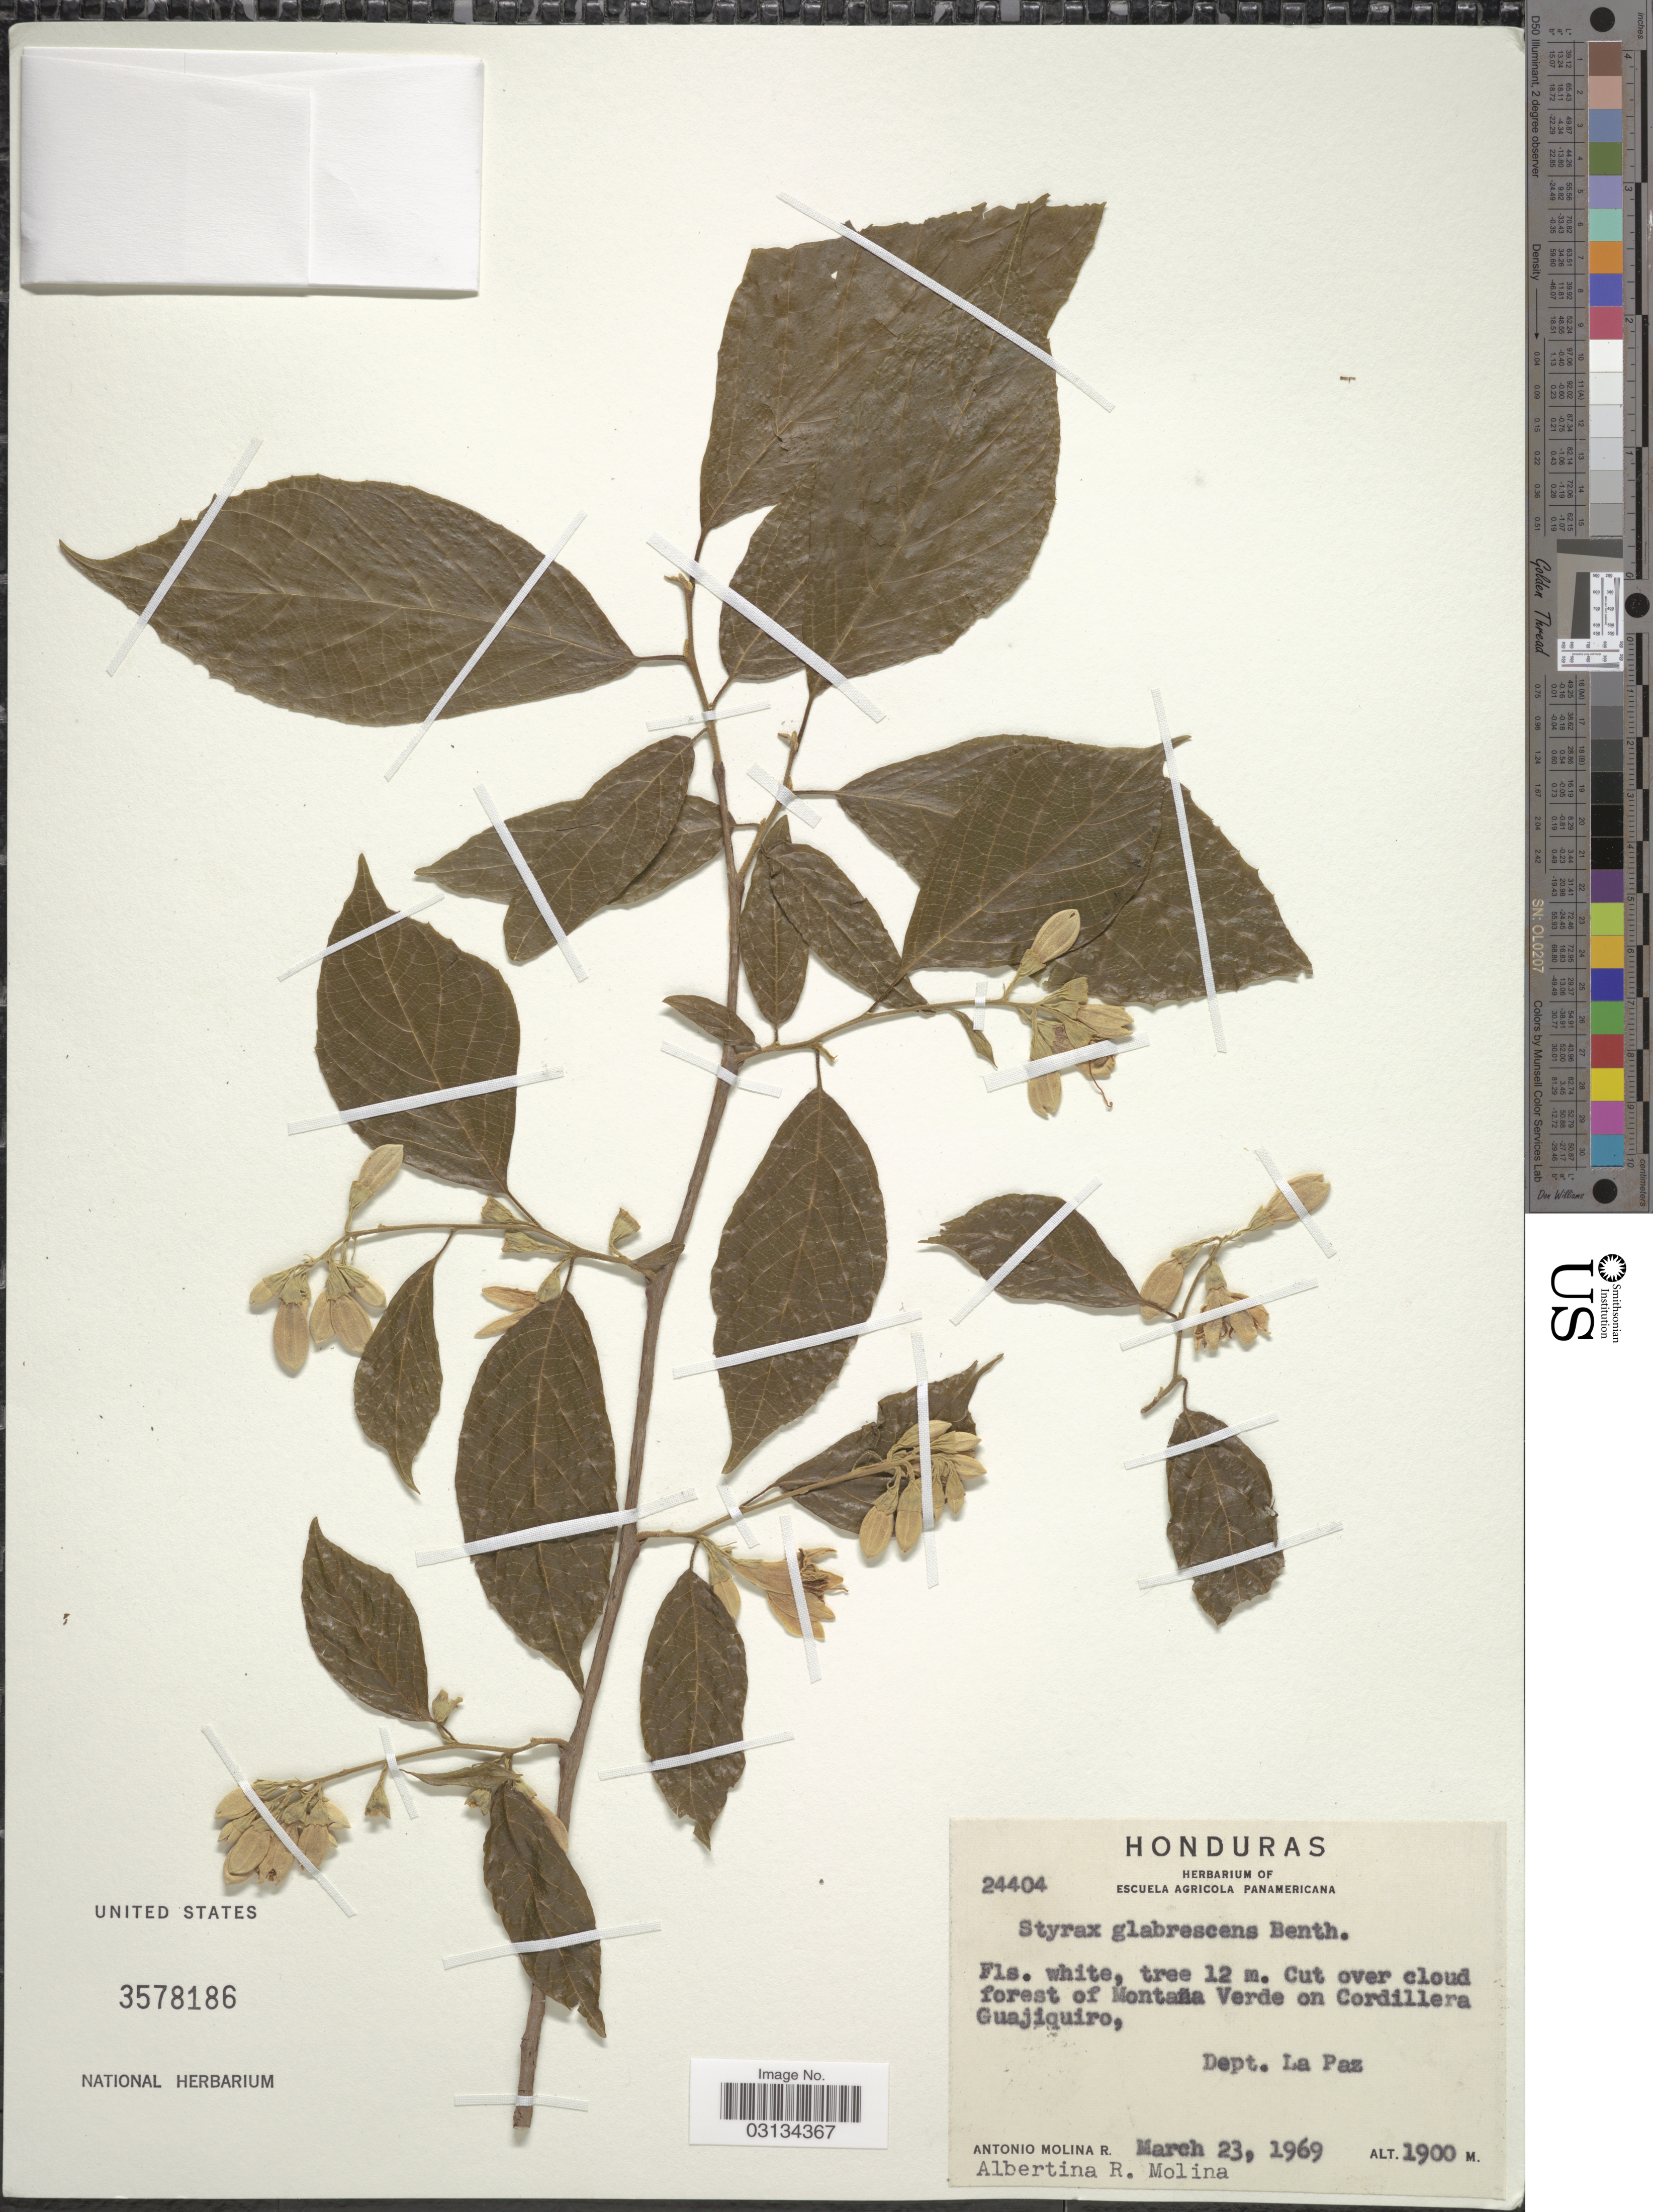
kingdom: Plantae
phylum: Tracheophyta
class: Magnoliopsida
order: Ericales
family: Styracaceae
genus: Styrax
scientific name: Styrax glabrescens Benth. var. glabrescens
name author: Benth.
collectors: A. Molina R. & A. R. Molina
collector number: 24404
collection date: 1969-03-23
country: Honduras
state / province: La Paz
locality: Cut over cloud forest of Montaña Verde on Cordillera Guajiquiro, Dept. La Paz.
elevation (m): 1900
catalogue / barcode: US 3578186